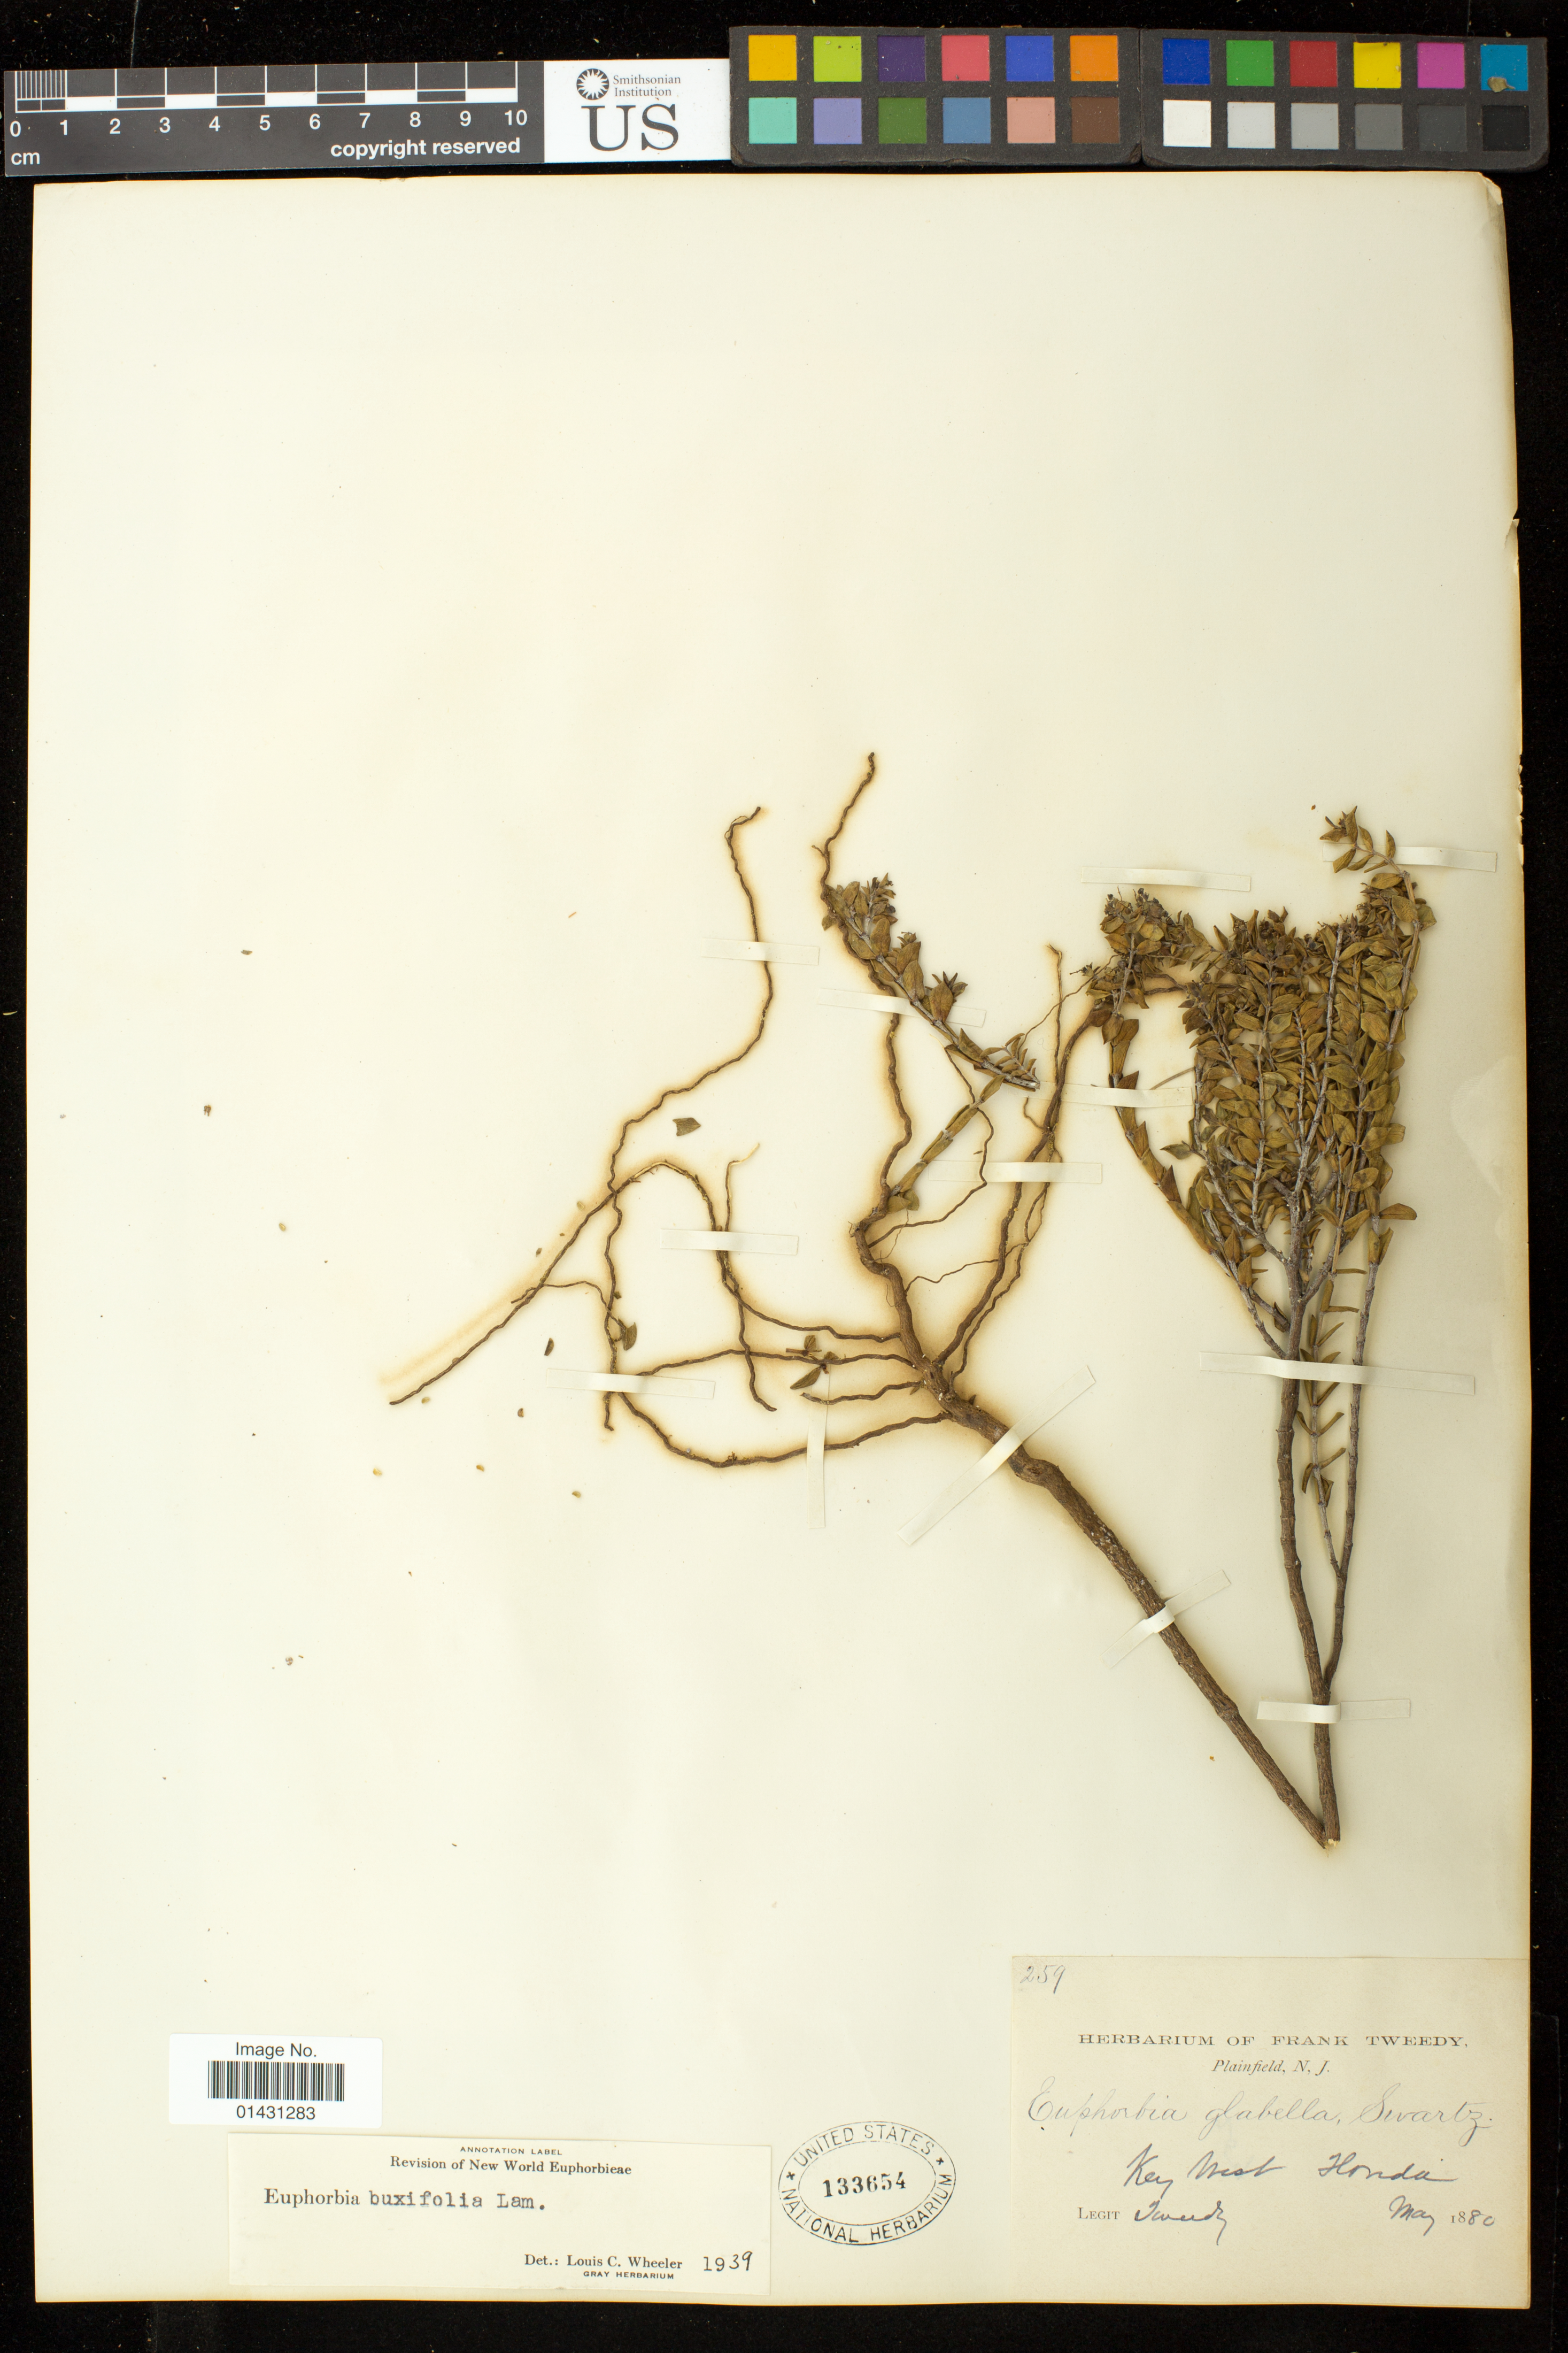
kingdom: Plantae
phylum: Tracheophyta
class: Magnoliopsida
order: Malpighiales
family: Euphorbiaceae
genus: Euphorbia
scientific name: Euphorbia mesembryanthemifolia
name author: Jacq.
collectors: F. Tweedy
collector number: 259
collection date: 1880-05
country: United States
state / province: Florida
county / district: Monroe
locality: Key West; Honda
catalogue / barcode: US 133654